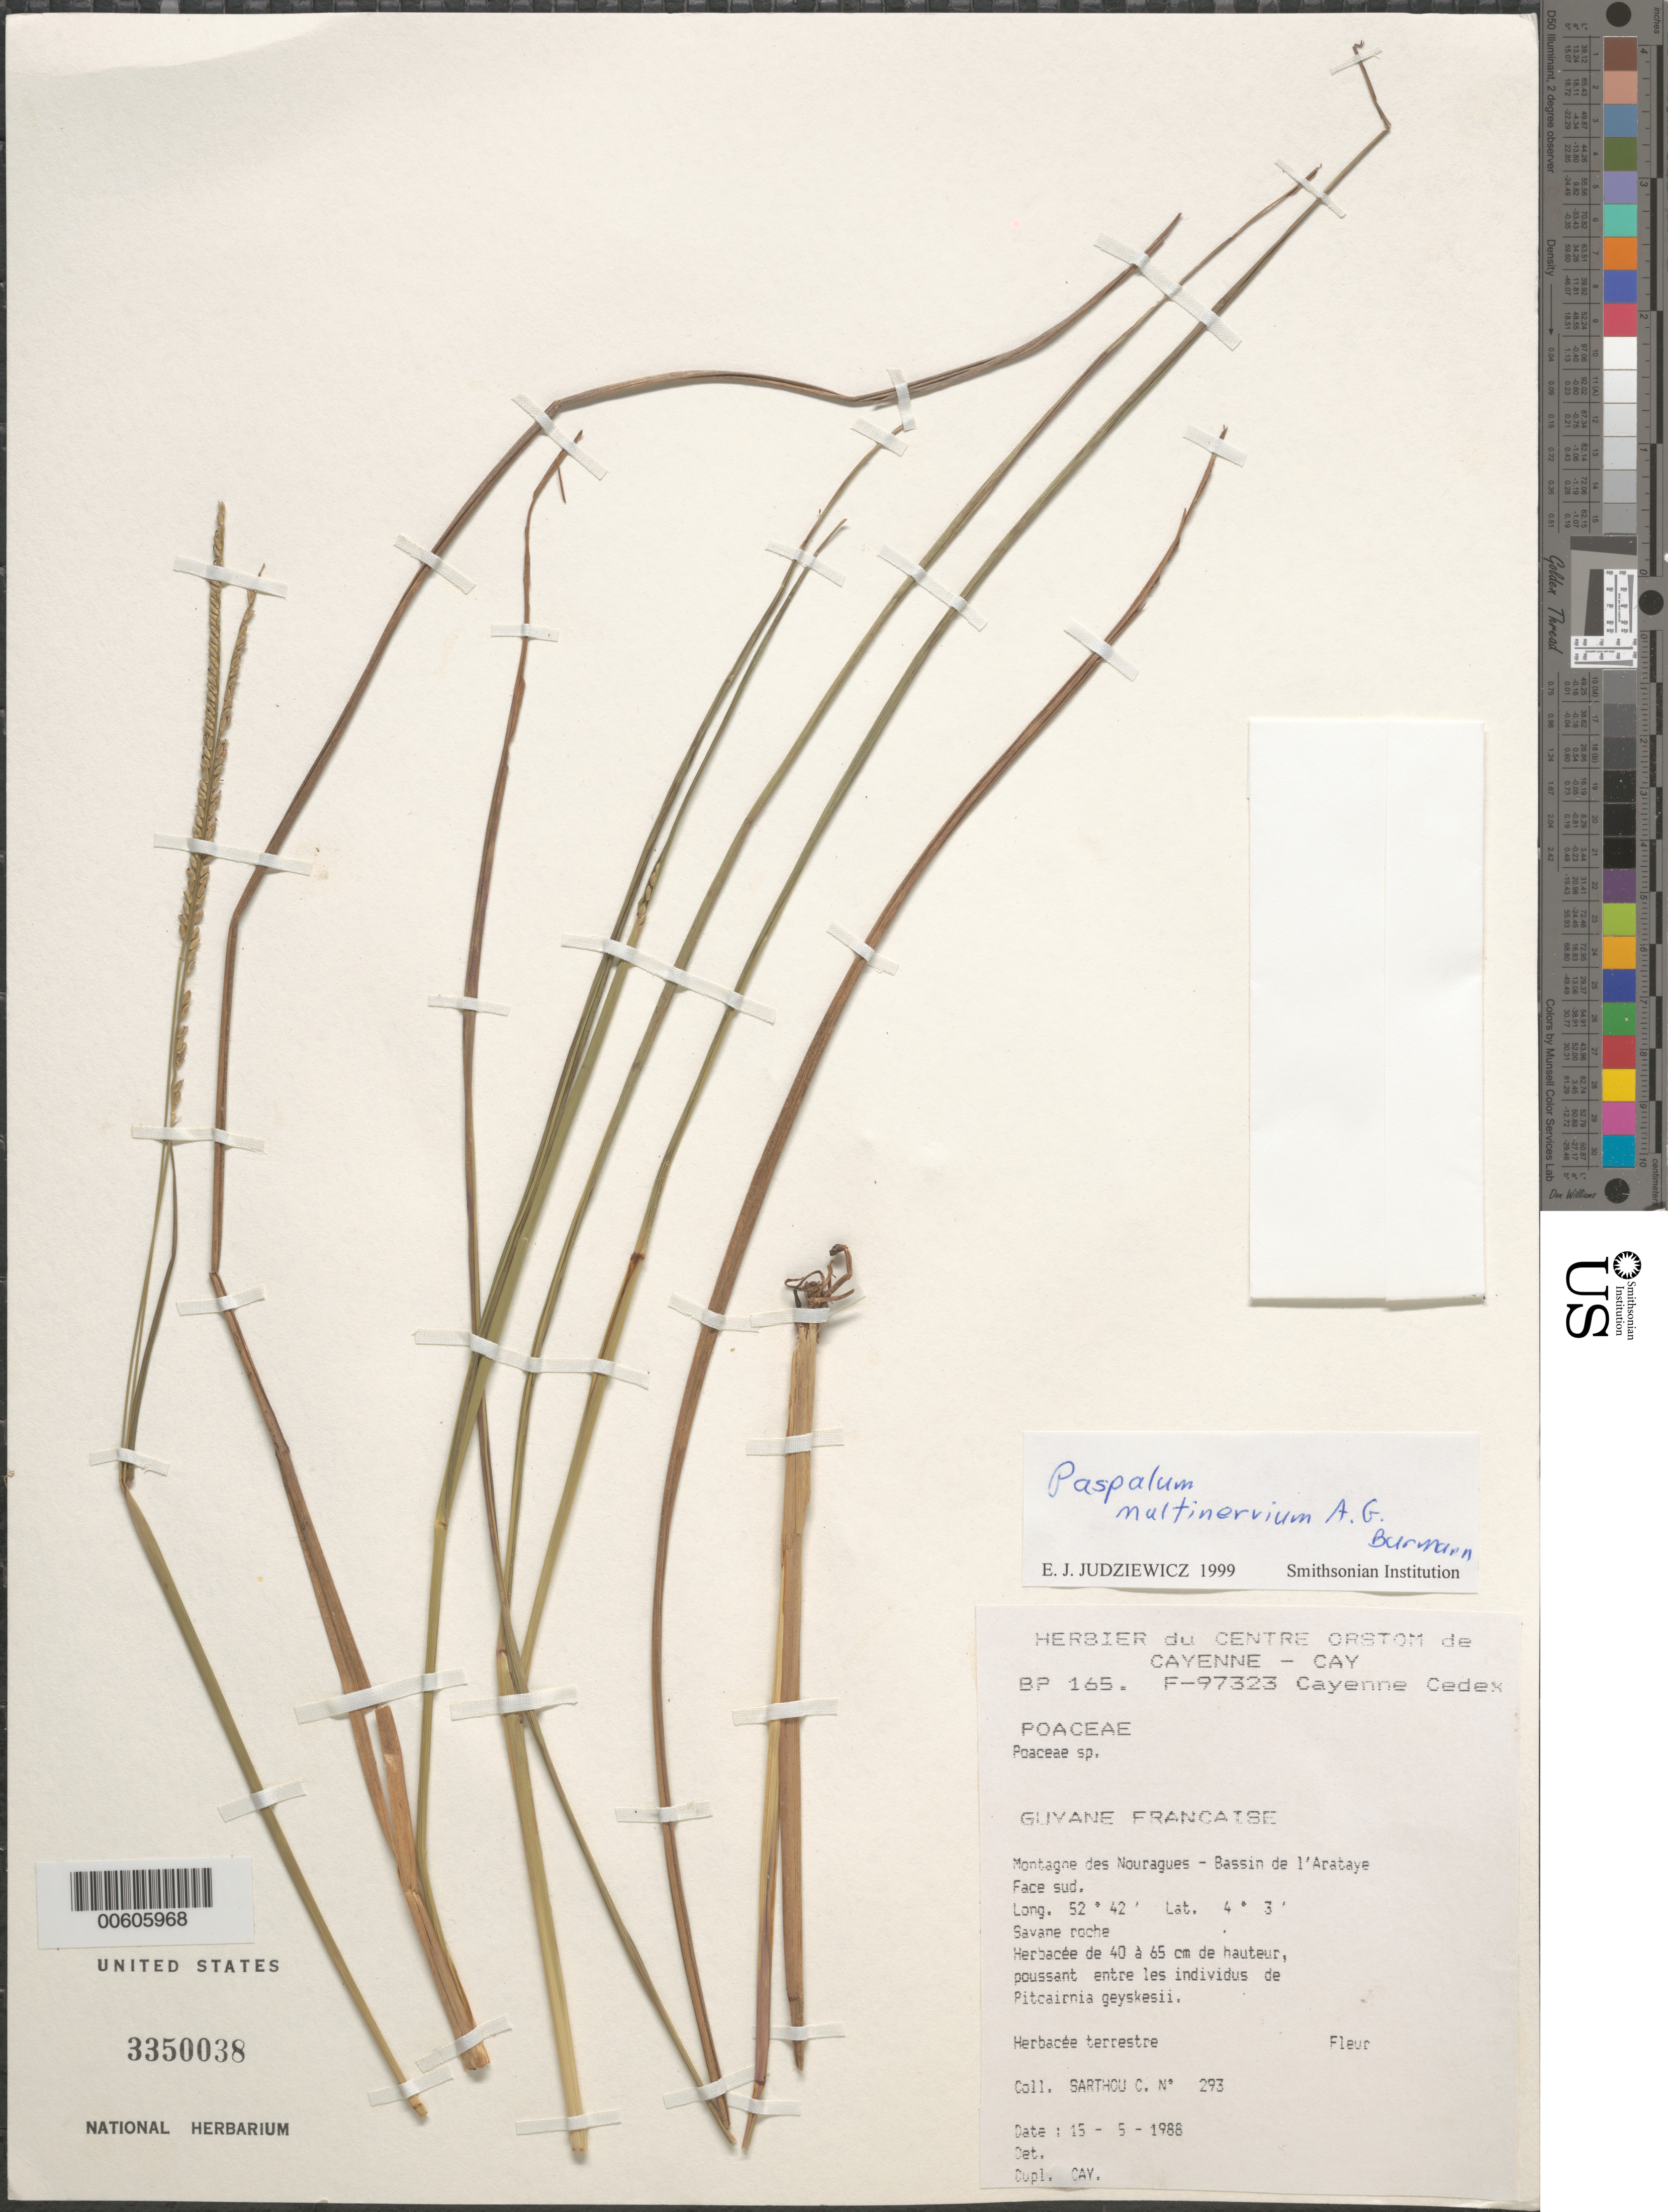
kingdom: Plantae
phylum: Tracheophyta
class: Liliopsida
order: Poales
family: Poaceae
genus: Paspalum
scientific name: Paspalum multinervium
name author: A.G. Burm.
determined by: Judziewicz, E. J.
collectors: C. Sarthou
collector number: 293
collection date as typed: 15-May-88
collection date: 1988-05-15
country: French Guiana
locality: Montagnes des Nouragues, Bassin de l'Arataye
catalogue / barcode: US 3350038